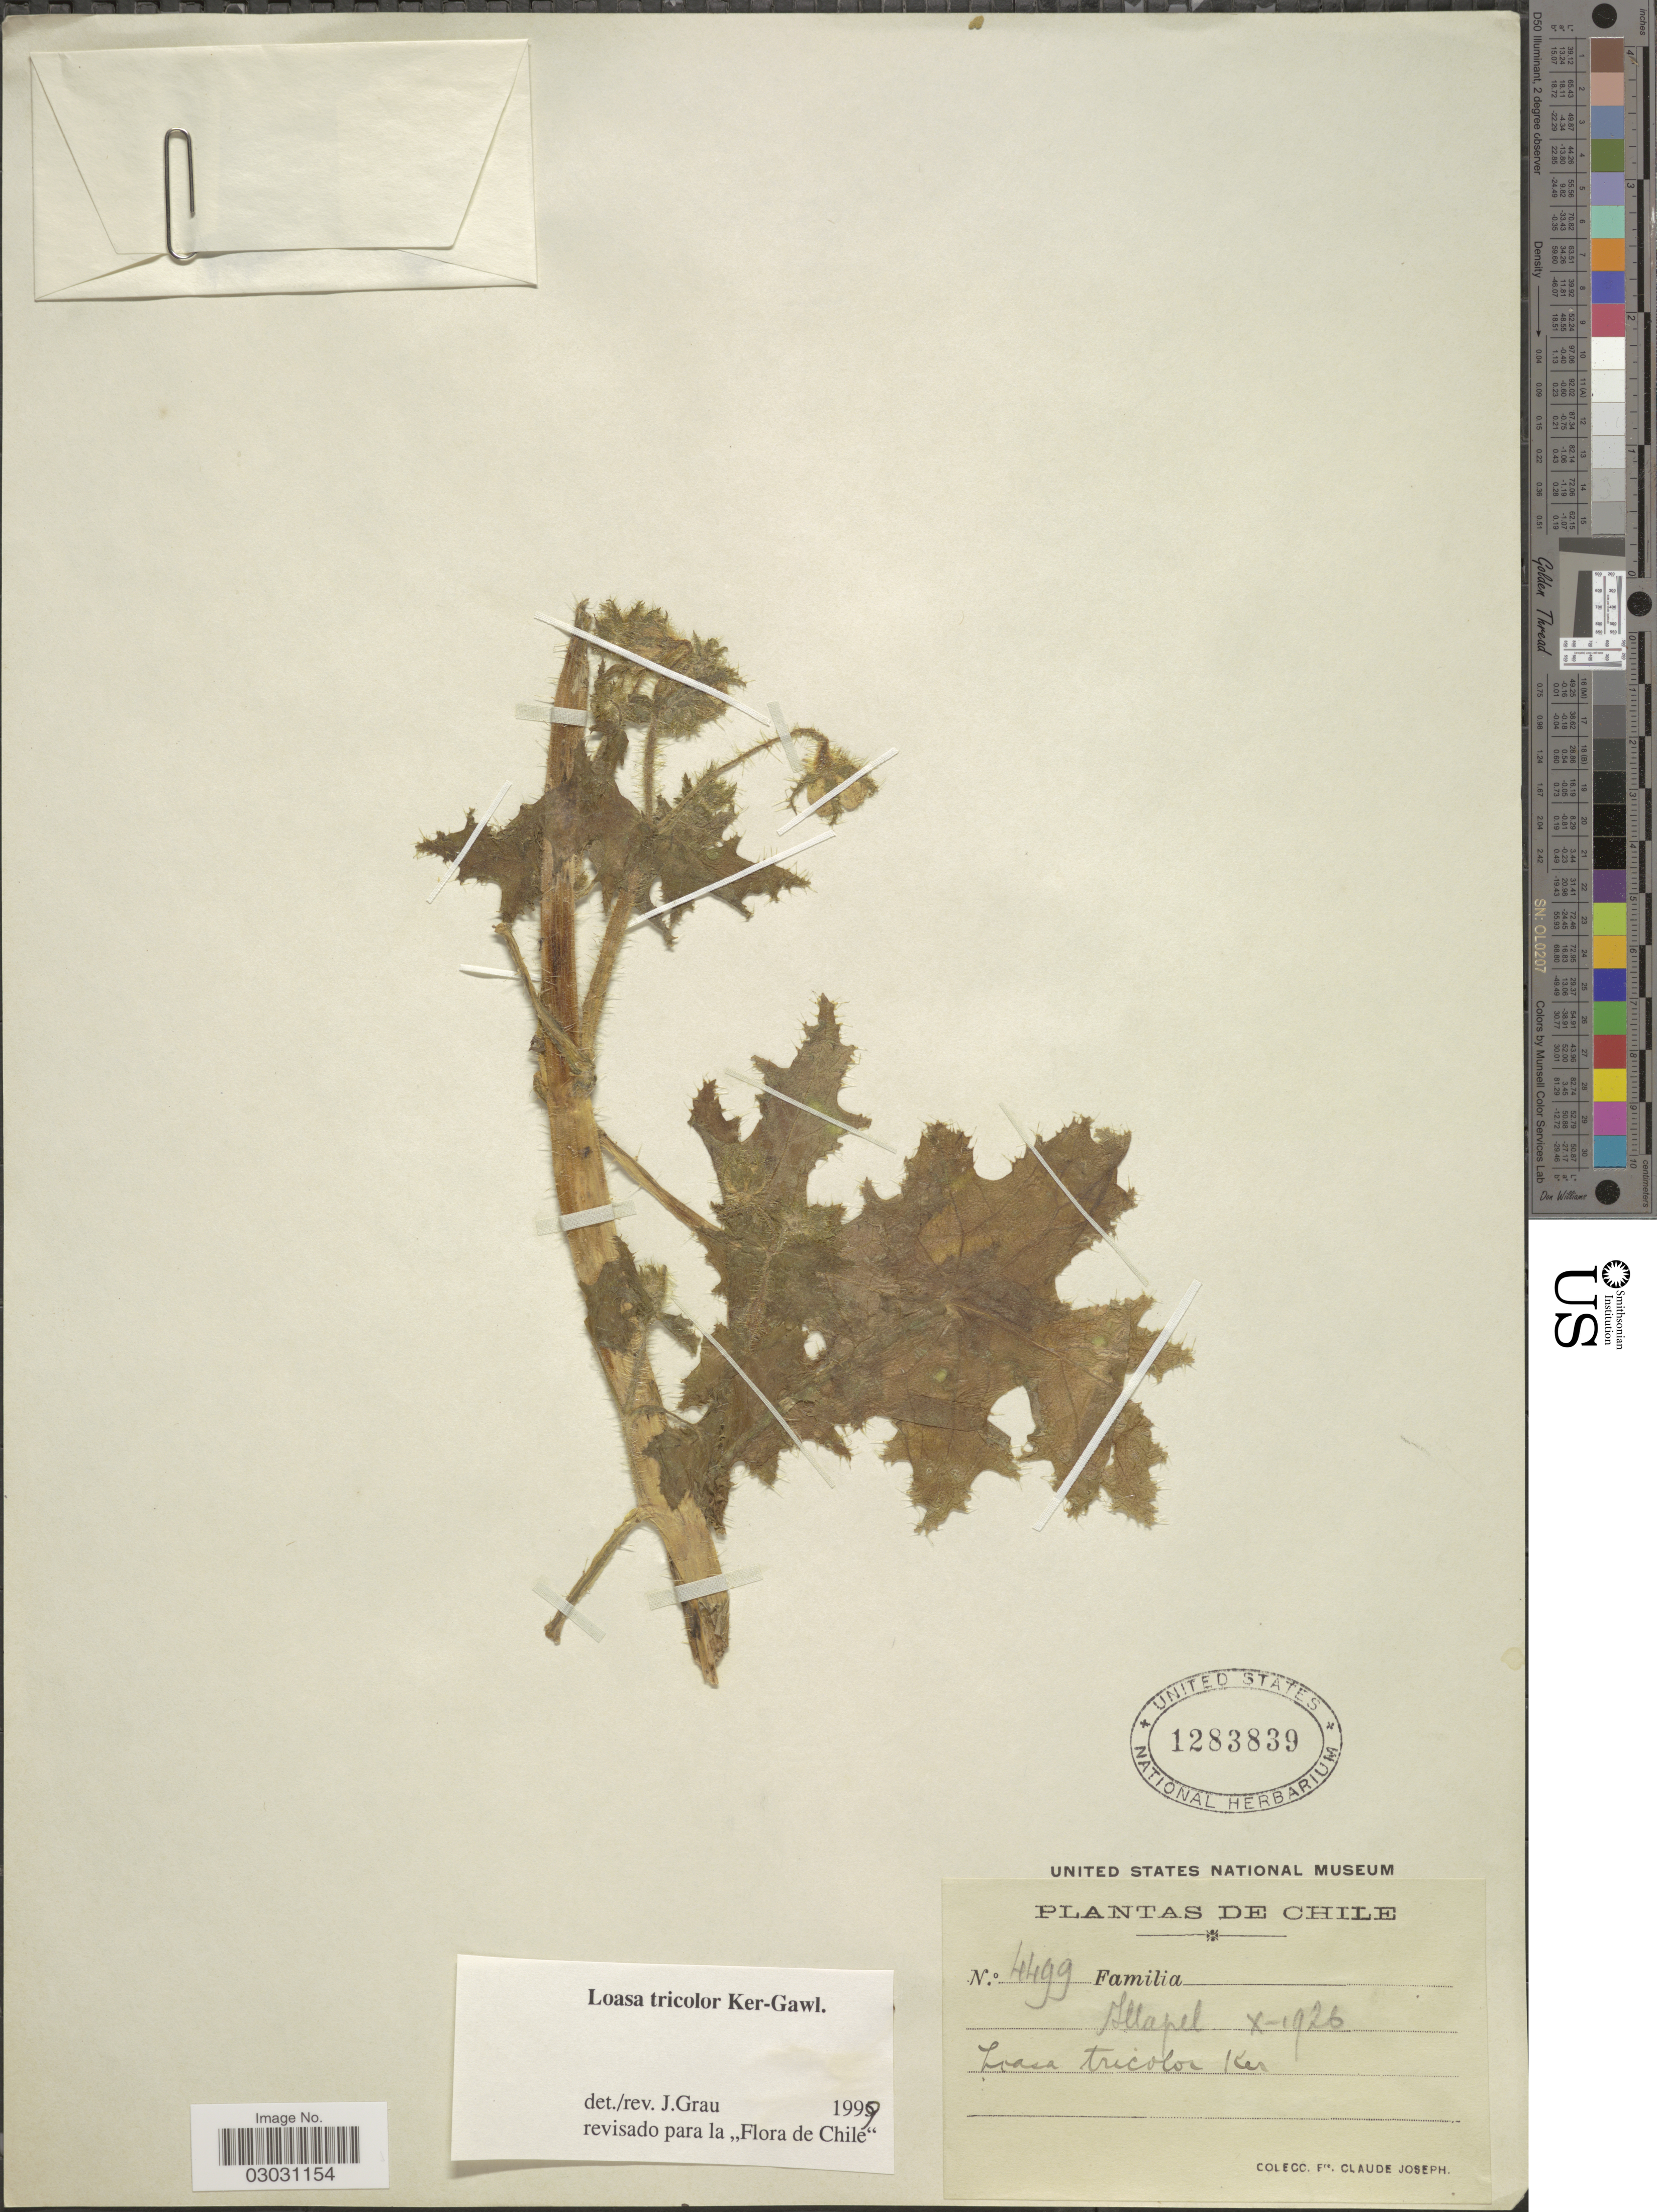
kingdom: Plantae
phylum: Tracheophyta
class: Magnoliopsida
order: Cornales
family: Loasaceae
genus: Loasa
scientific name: Loasa tricolor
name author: Ker Gawl.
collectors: Bro. Claude-Joseph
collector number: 4499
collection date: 1926-10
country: Chile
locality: Illapel.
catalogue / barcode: US 1283839